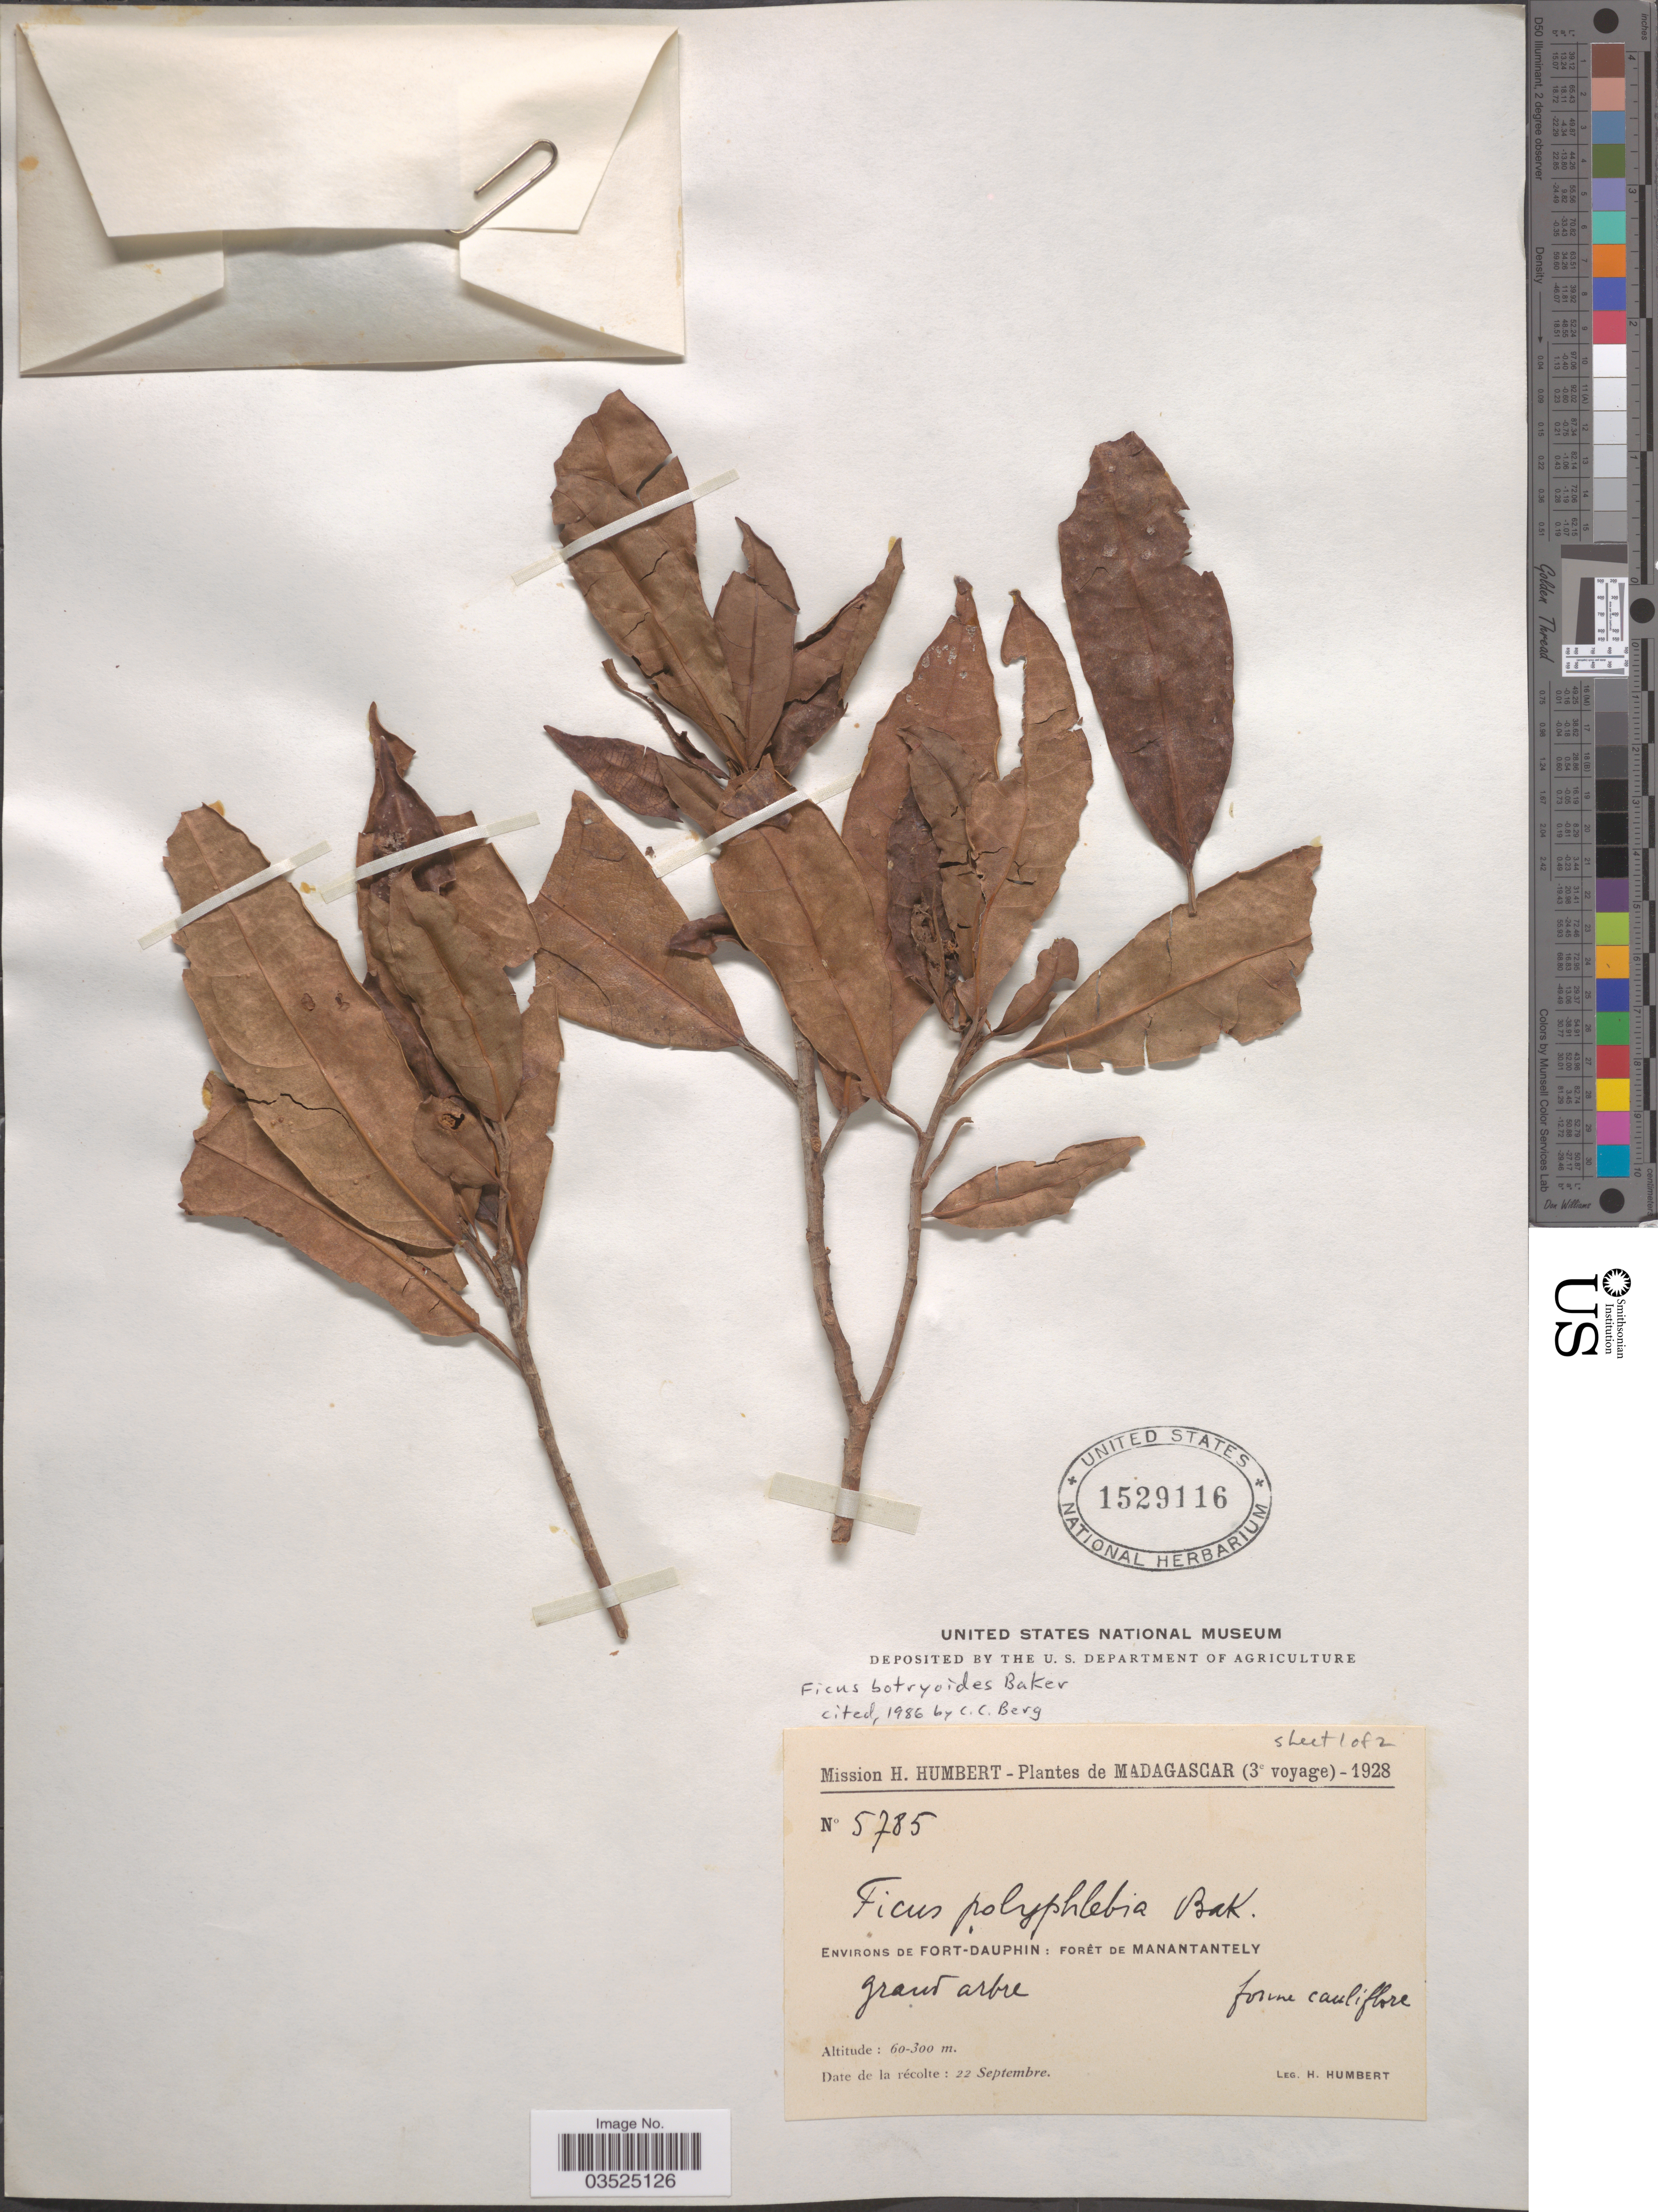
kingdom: Plantae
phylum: Tracheophyta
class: Magnoliopsida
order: Rosales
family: Moraceae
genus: Ficus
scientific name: Ficus botryoides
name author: Baker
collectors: H. Humbert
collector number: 5785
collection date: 1928-09-22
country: Madagascar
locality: Environs de Fort-Dauphin: Forét de Manantantely.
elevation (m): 60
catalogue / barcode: US 1529116